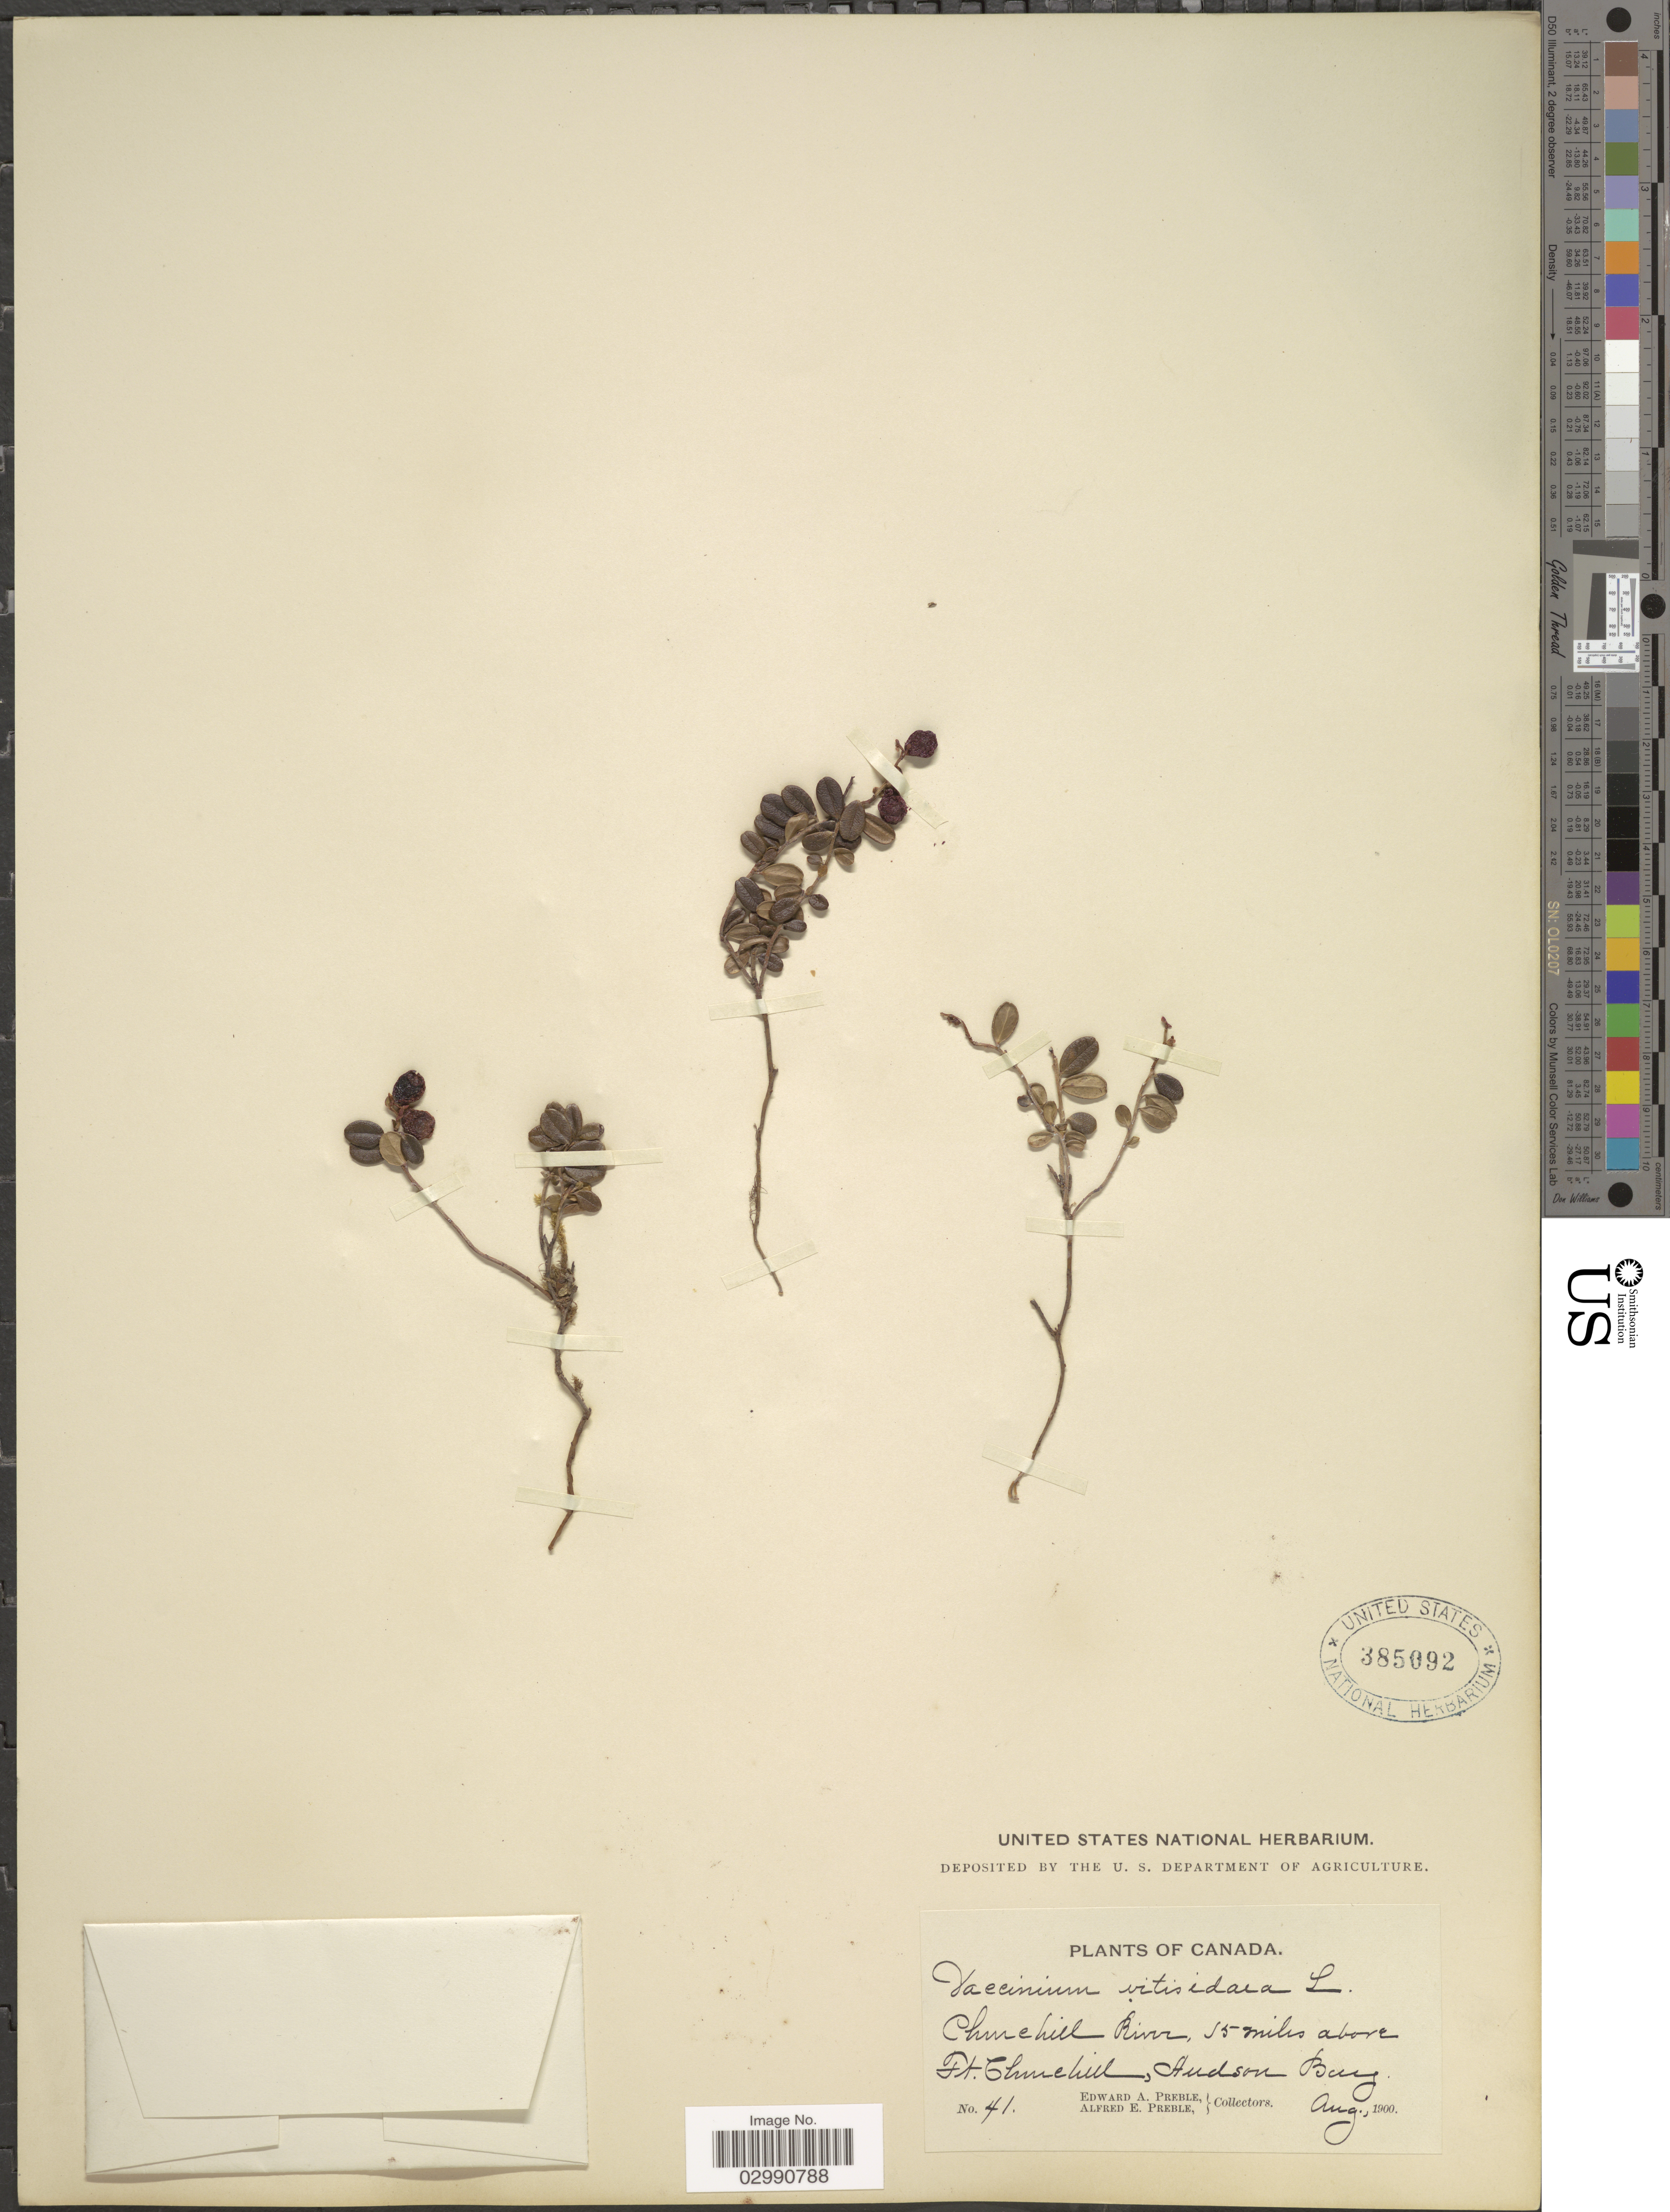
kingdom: Plantae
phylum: Tracheophyta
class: Magnoliopsida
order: Ericales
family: Ericaceae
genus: Vaccinium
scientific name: Vaccinium vitis-idaea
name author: L.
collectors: E. Preble & A. Preble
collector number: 41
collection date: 1900-08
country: Canada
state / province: Manitoba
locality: Churchill River, 15 miles above Ft. Churchill, Hudson Bay.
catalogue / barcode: US 385092